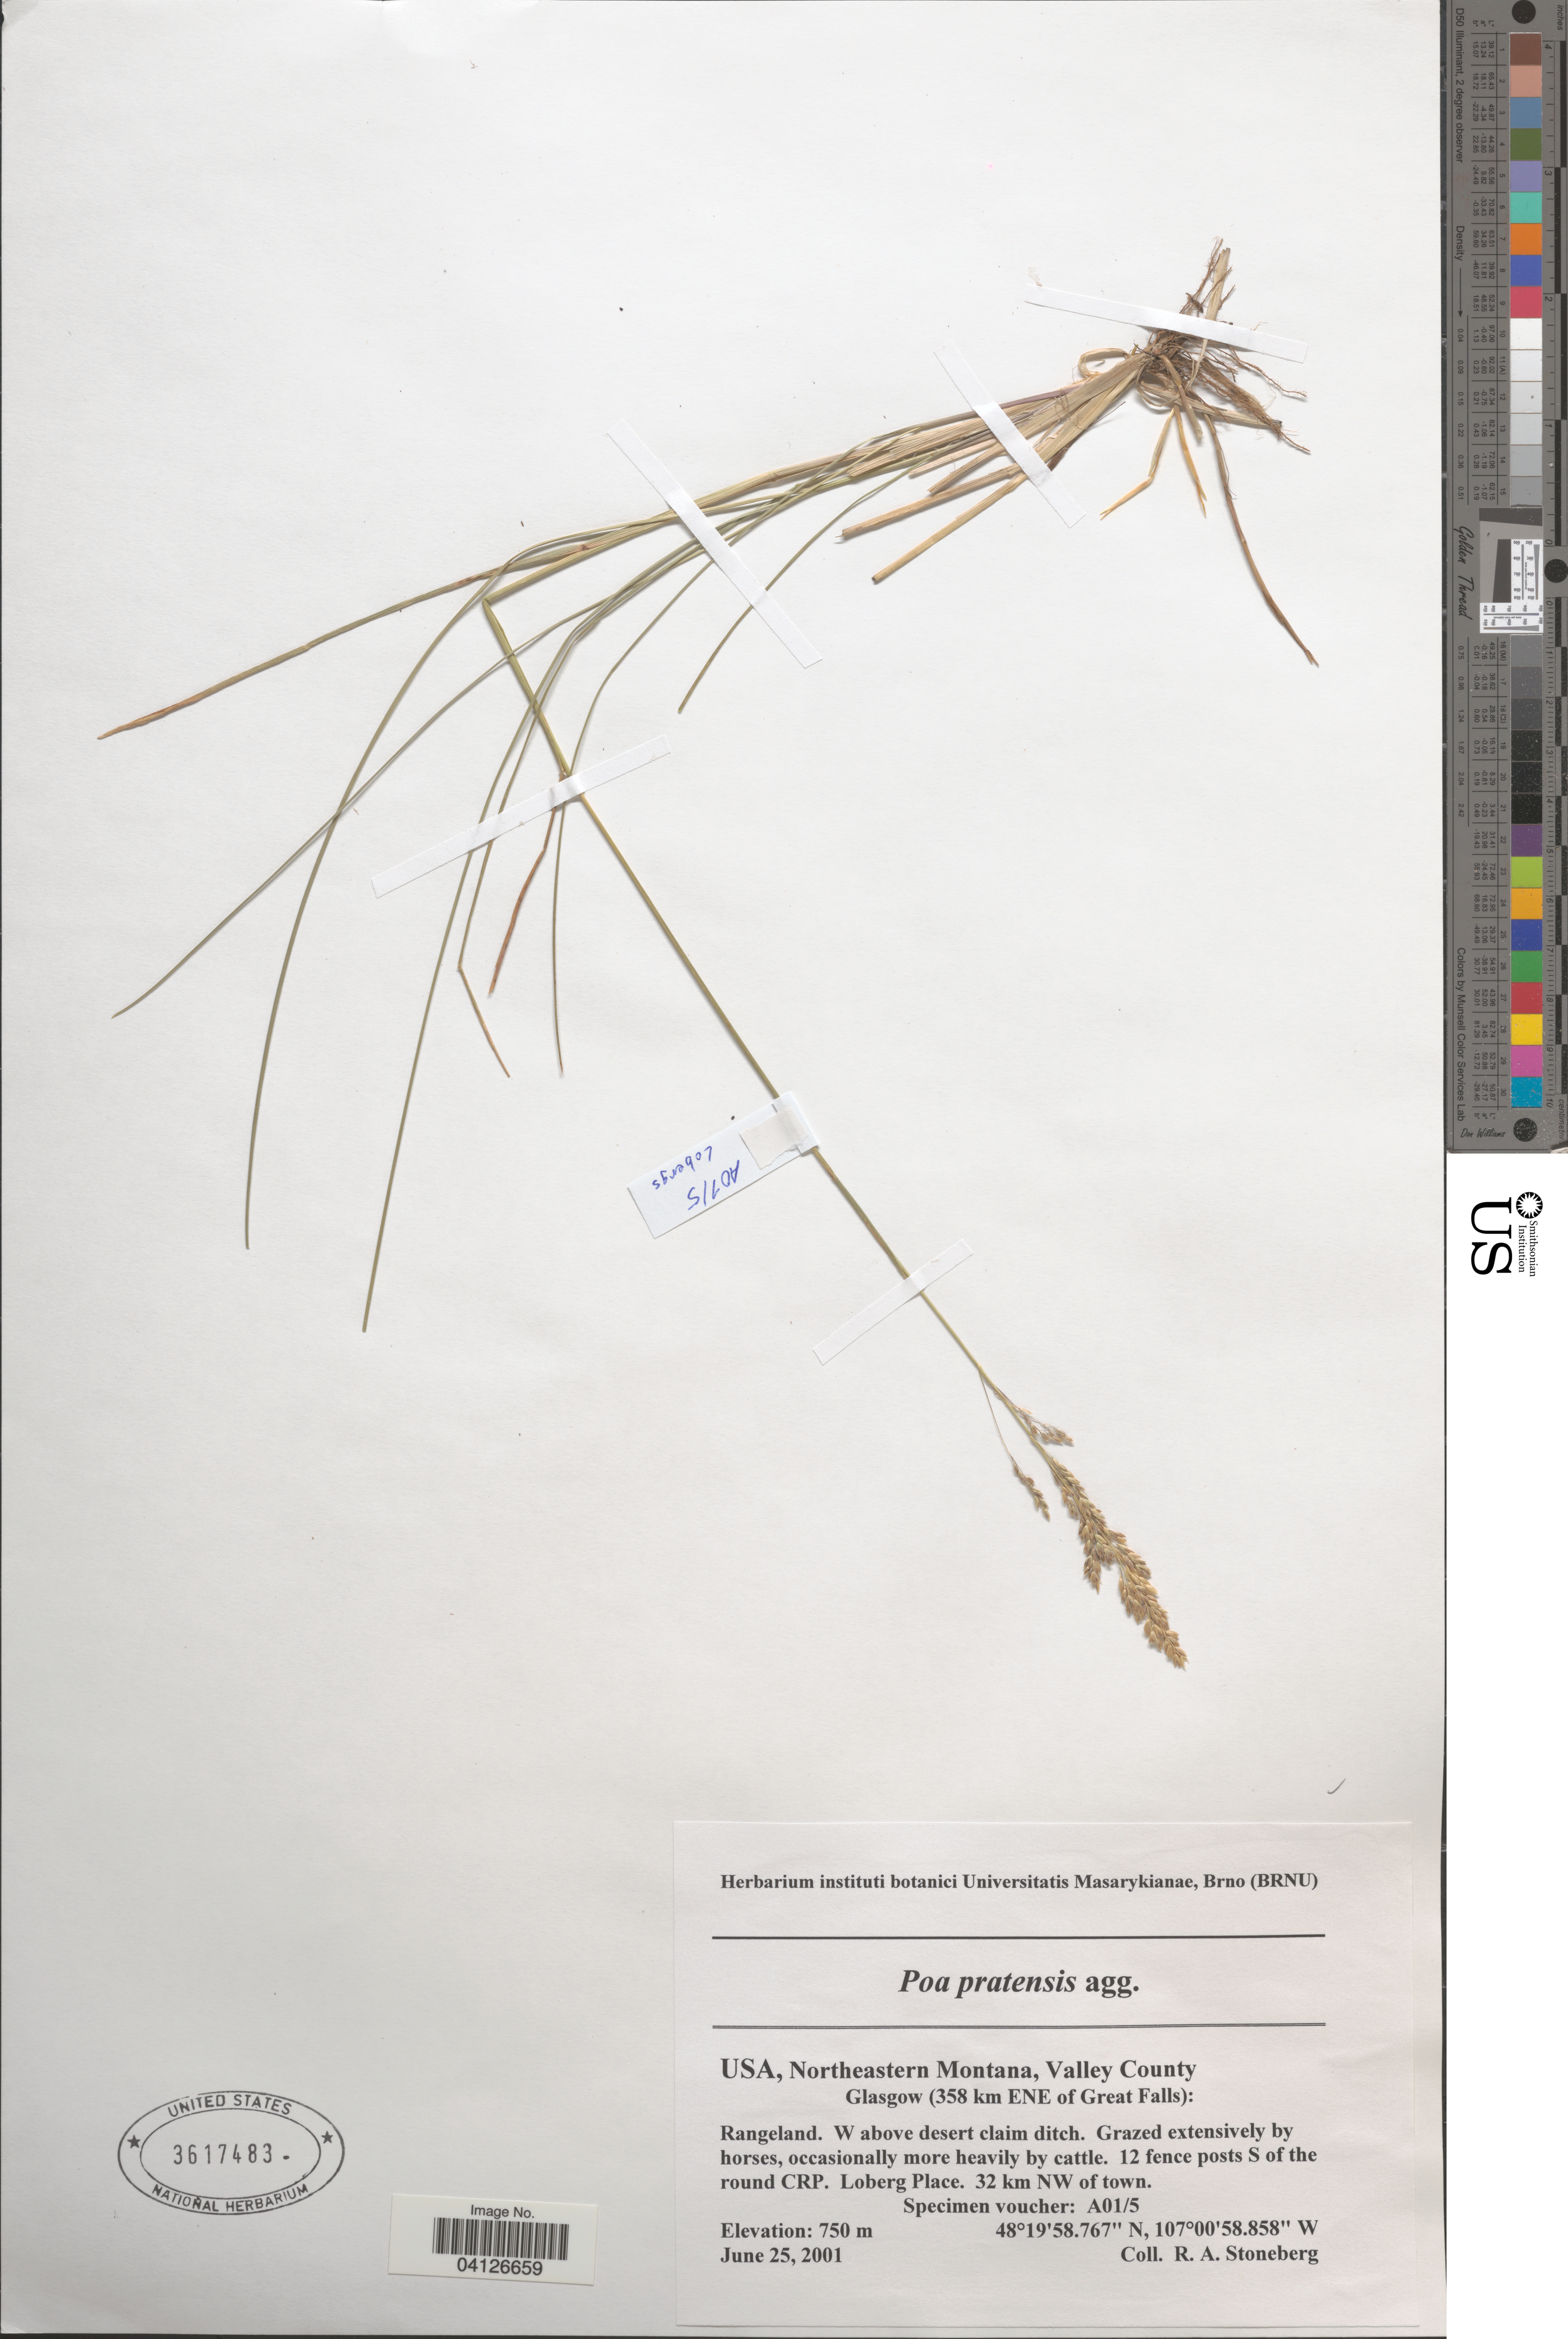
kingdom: Plantae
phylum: Tracheophyta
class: Liliopsida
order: Poales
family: Poaceae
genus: Poa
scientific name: Poa pratensis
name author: L.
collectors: R. Stoneberg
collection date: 2001-06-25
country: United States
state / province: Montana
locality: Northeastern Montana, Valley County. Glasgow (358 km ENE of Great Falls). W above desert claim ditch. 12 fence posts S of the round CRP. Loberg Place. 32 km NW of town.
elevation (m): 750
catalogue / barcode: US 3617483